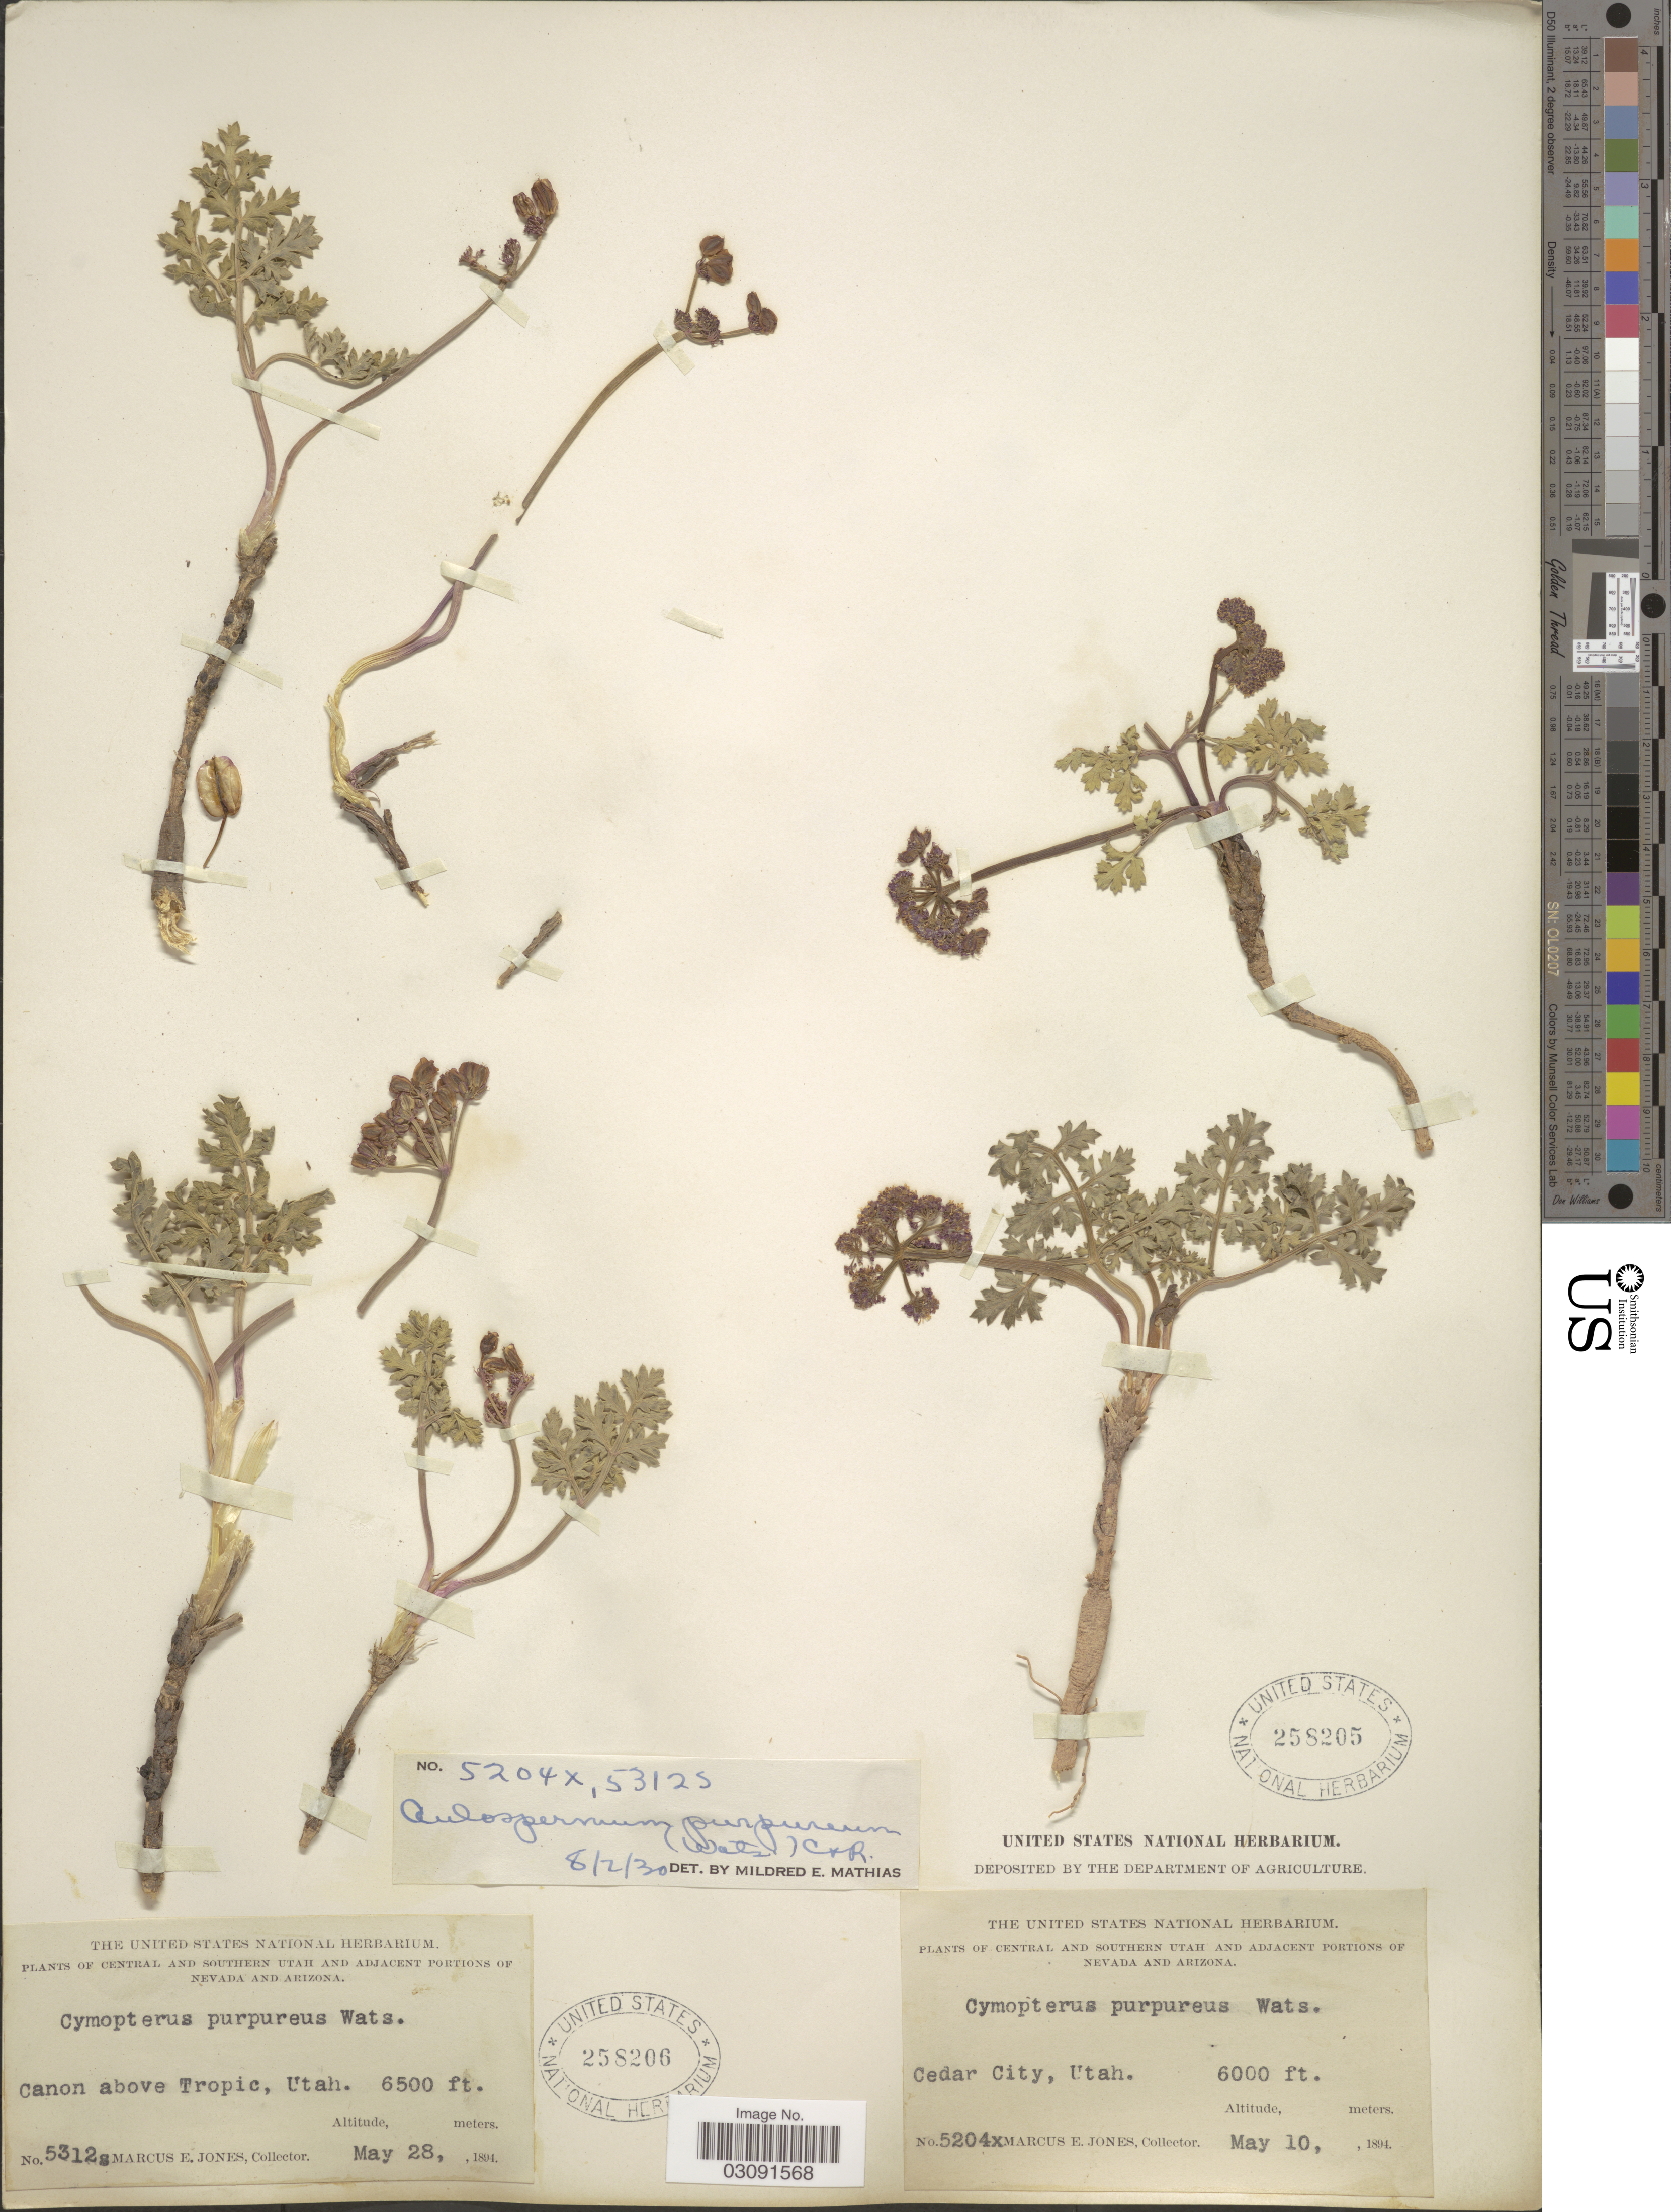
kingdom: Plantae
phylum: Tracheophyta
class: Magnoliopsida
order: Apiales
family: Apiaceae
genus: Cymopterus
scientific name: Cymopterus purpureus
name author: S. Watson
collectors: M. E. Jones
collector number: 5204x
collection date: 1894-05-10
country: United States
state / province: Utah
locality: Central and Southern Utah, Cedar City.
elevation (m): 1829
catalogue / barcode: US 258205-2